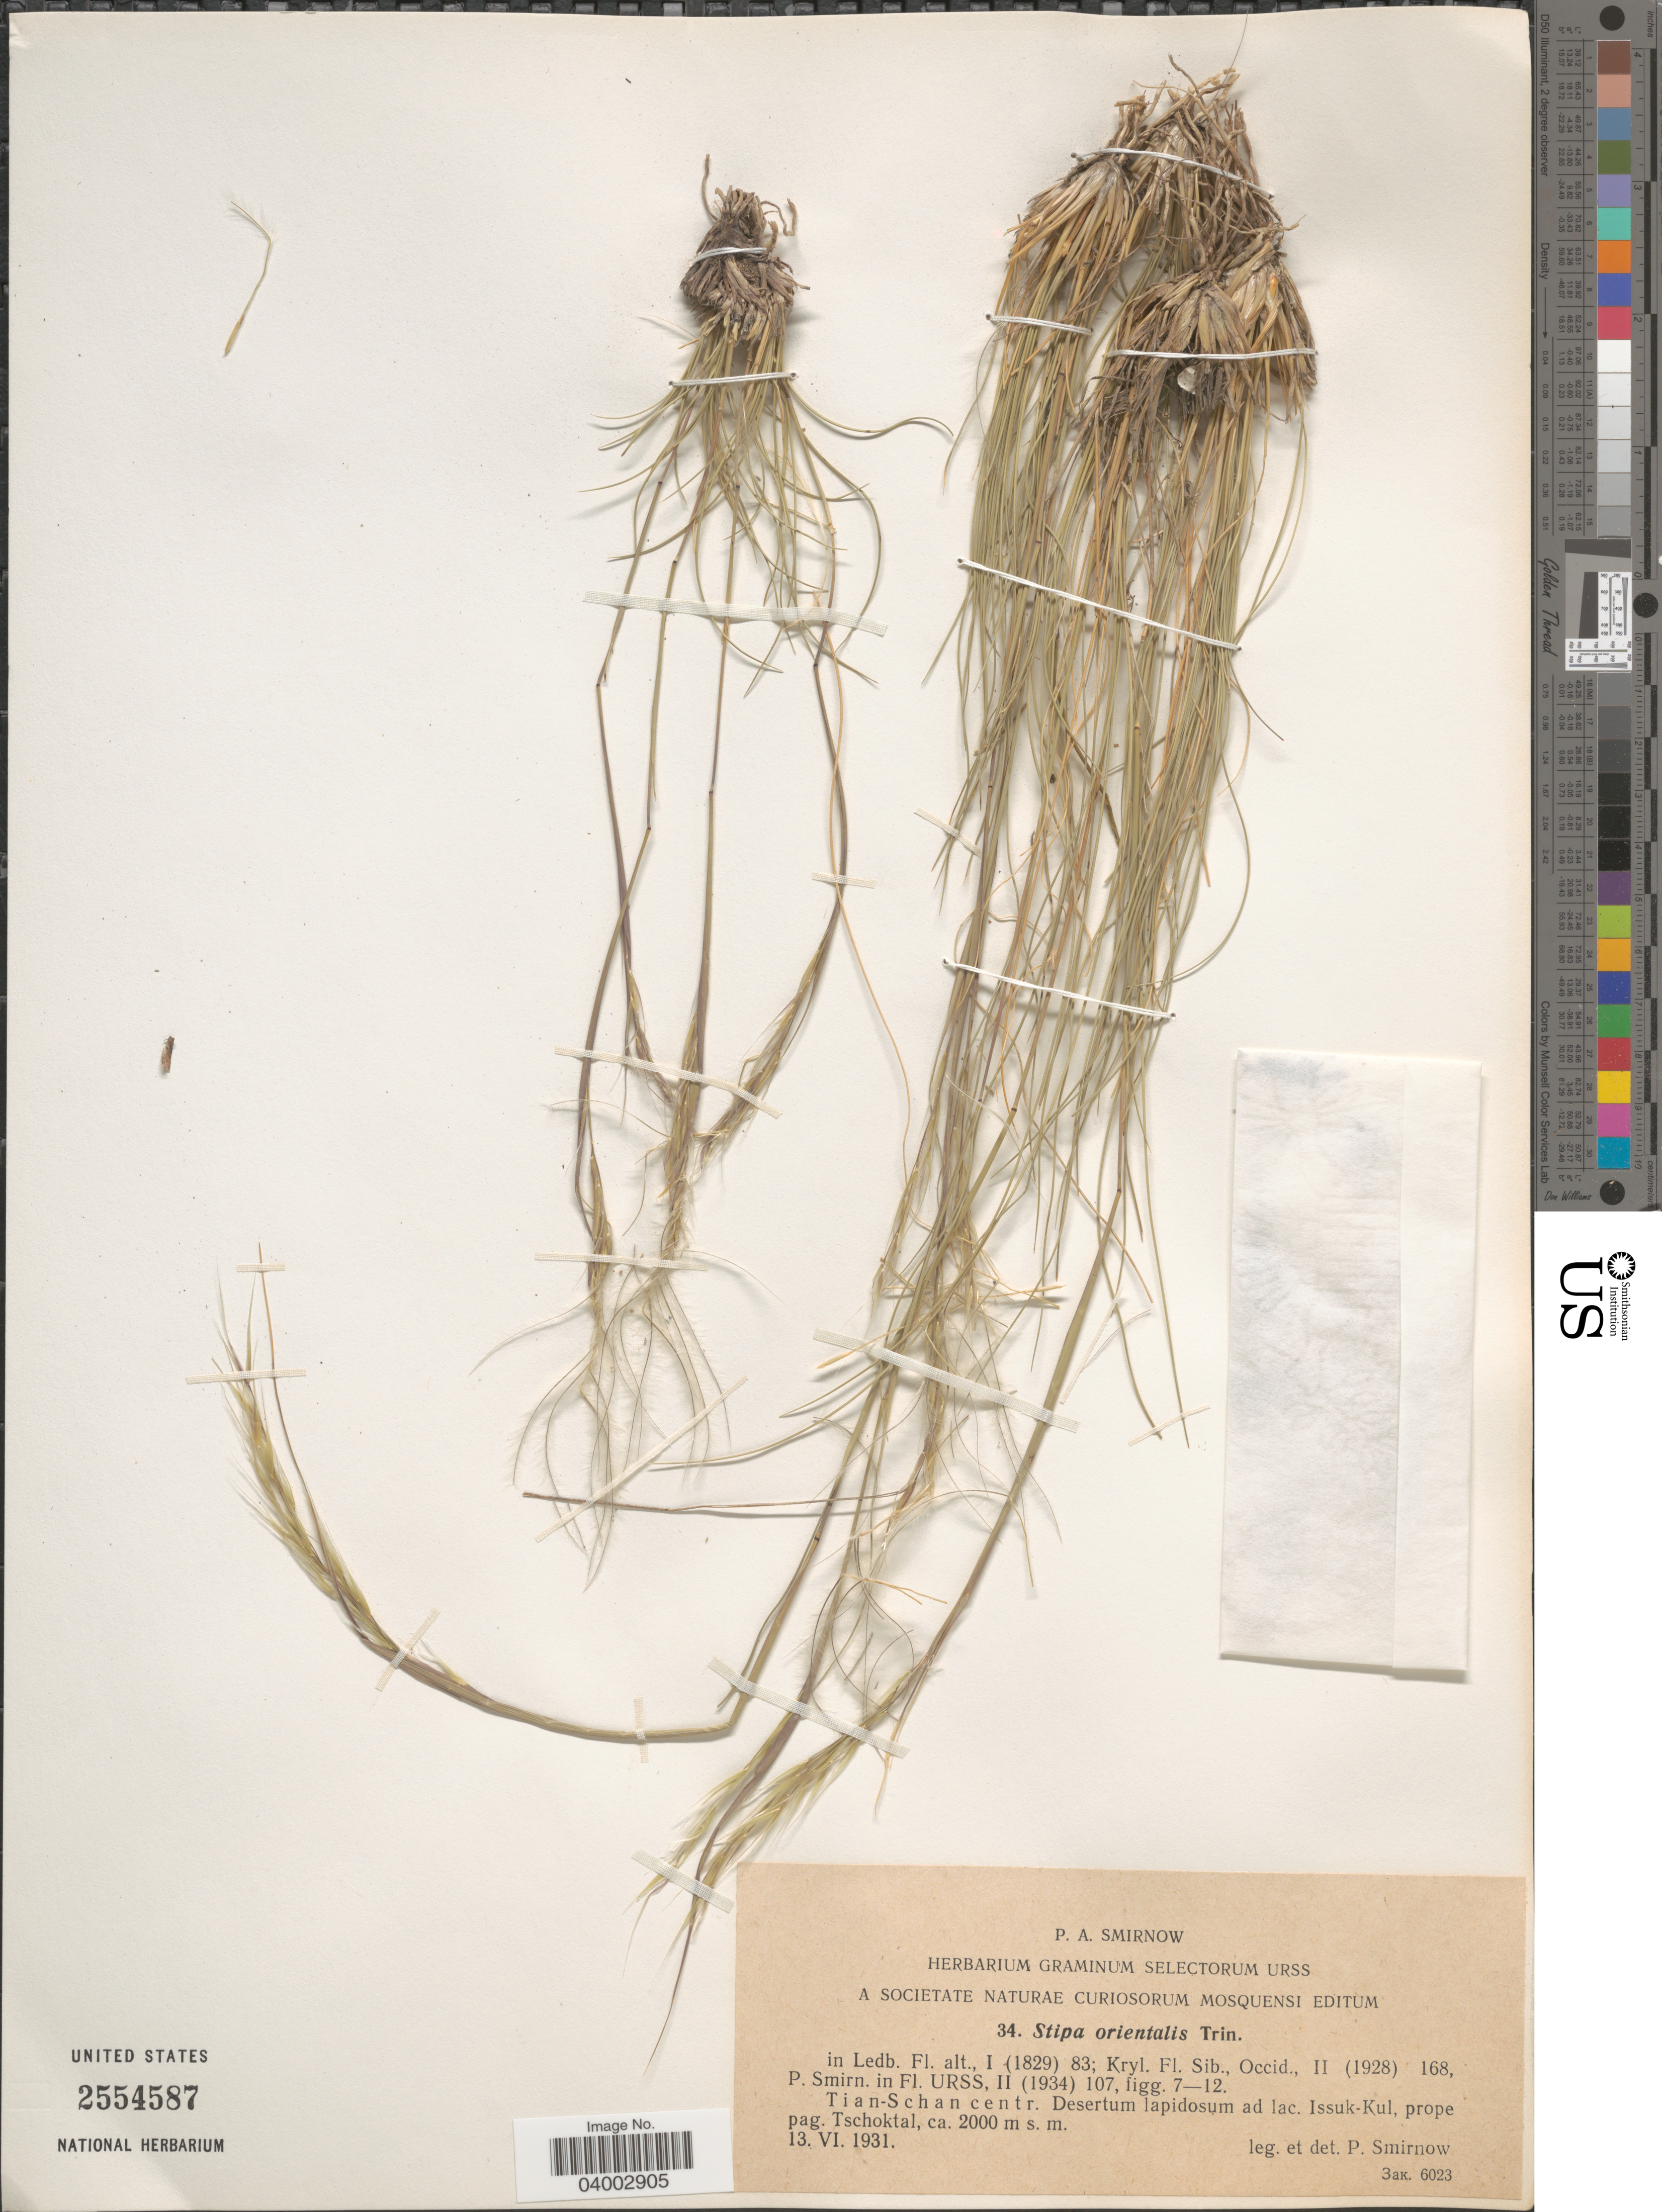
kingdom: Plantae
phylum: Tracheophyta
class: Liliopsida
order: Poales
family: Poaceae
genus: Stipa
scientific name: Stipa orientalis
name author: Trin.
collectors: P. Smirnov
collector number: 34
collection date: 1931-06-13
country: Kyrgyzstan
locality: Tian-Schan centr. Desertum lapidosum ad lac. Issuk-Kul, prope pag. Tschoktal.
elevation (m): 2000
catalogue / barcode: US 2554587